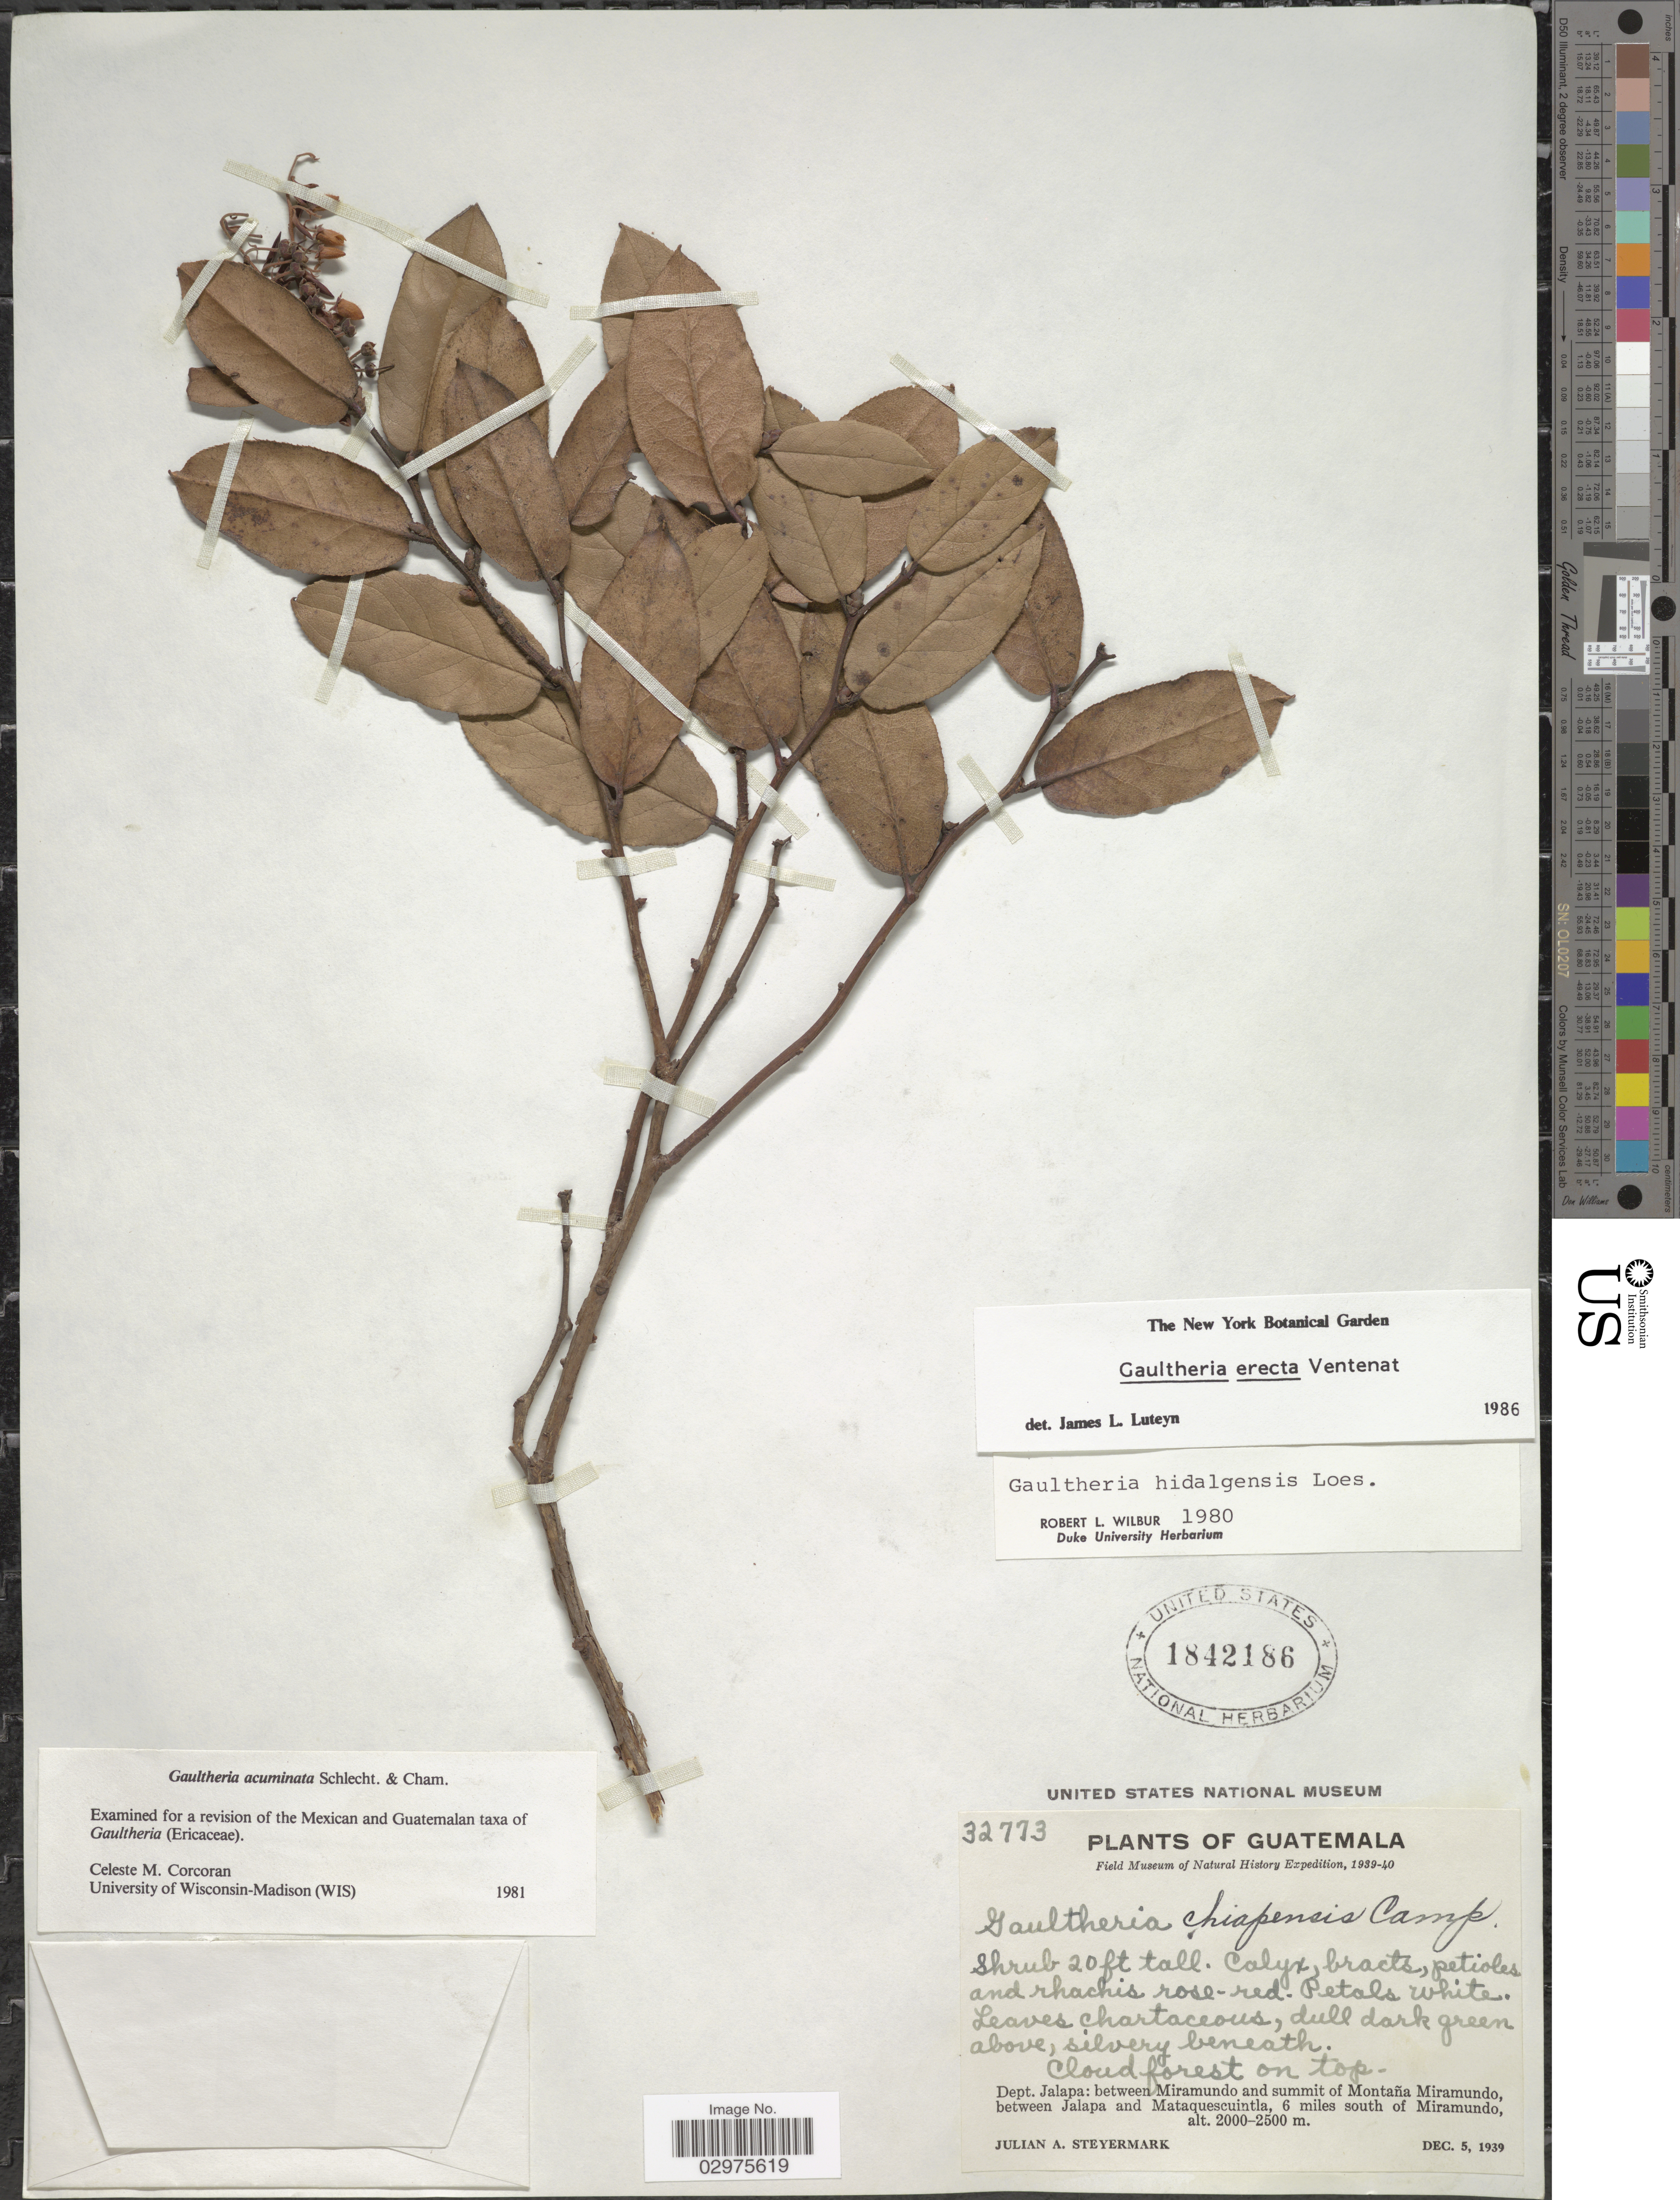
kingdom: Plantae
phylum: Tracheophyta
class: Magnoliopsida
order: Ericales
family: Ericaceae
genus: Gaultheria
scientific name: Gaultheria erecta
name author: Vent.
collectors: J. Steyermark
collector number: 32773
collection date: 1939-12-05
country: Guatemala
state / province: Jalapa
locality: Dept. Jalapa: between Miramundo and summit of Montaña Miramundo, between Jalapa and Mataquescuintla, 6 miles south of Miramundo.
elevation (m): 2000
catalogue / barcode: US 1842186